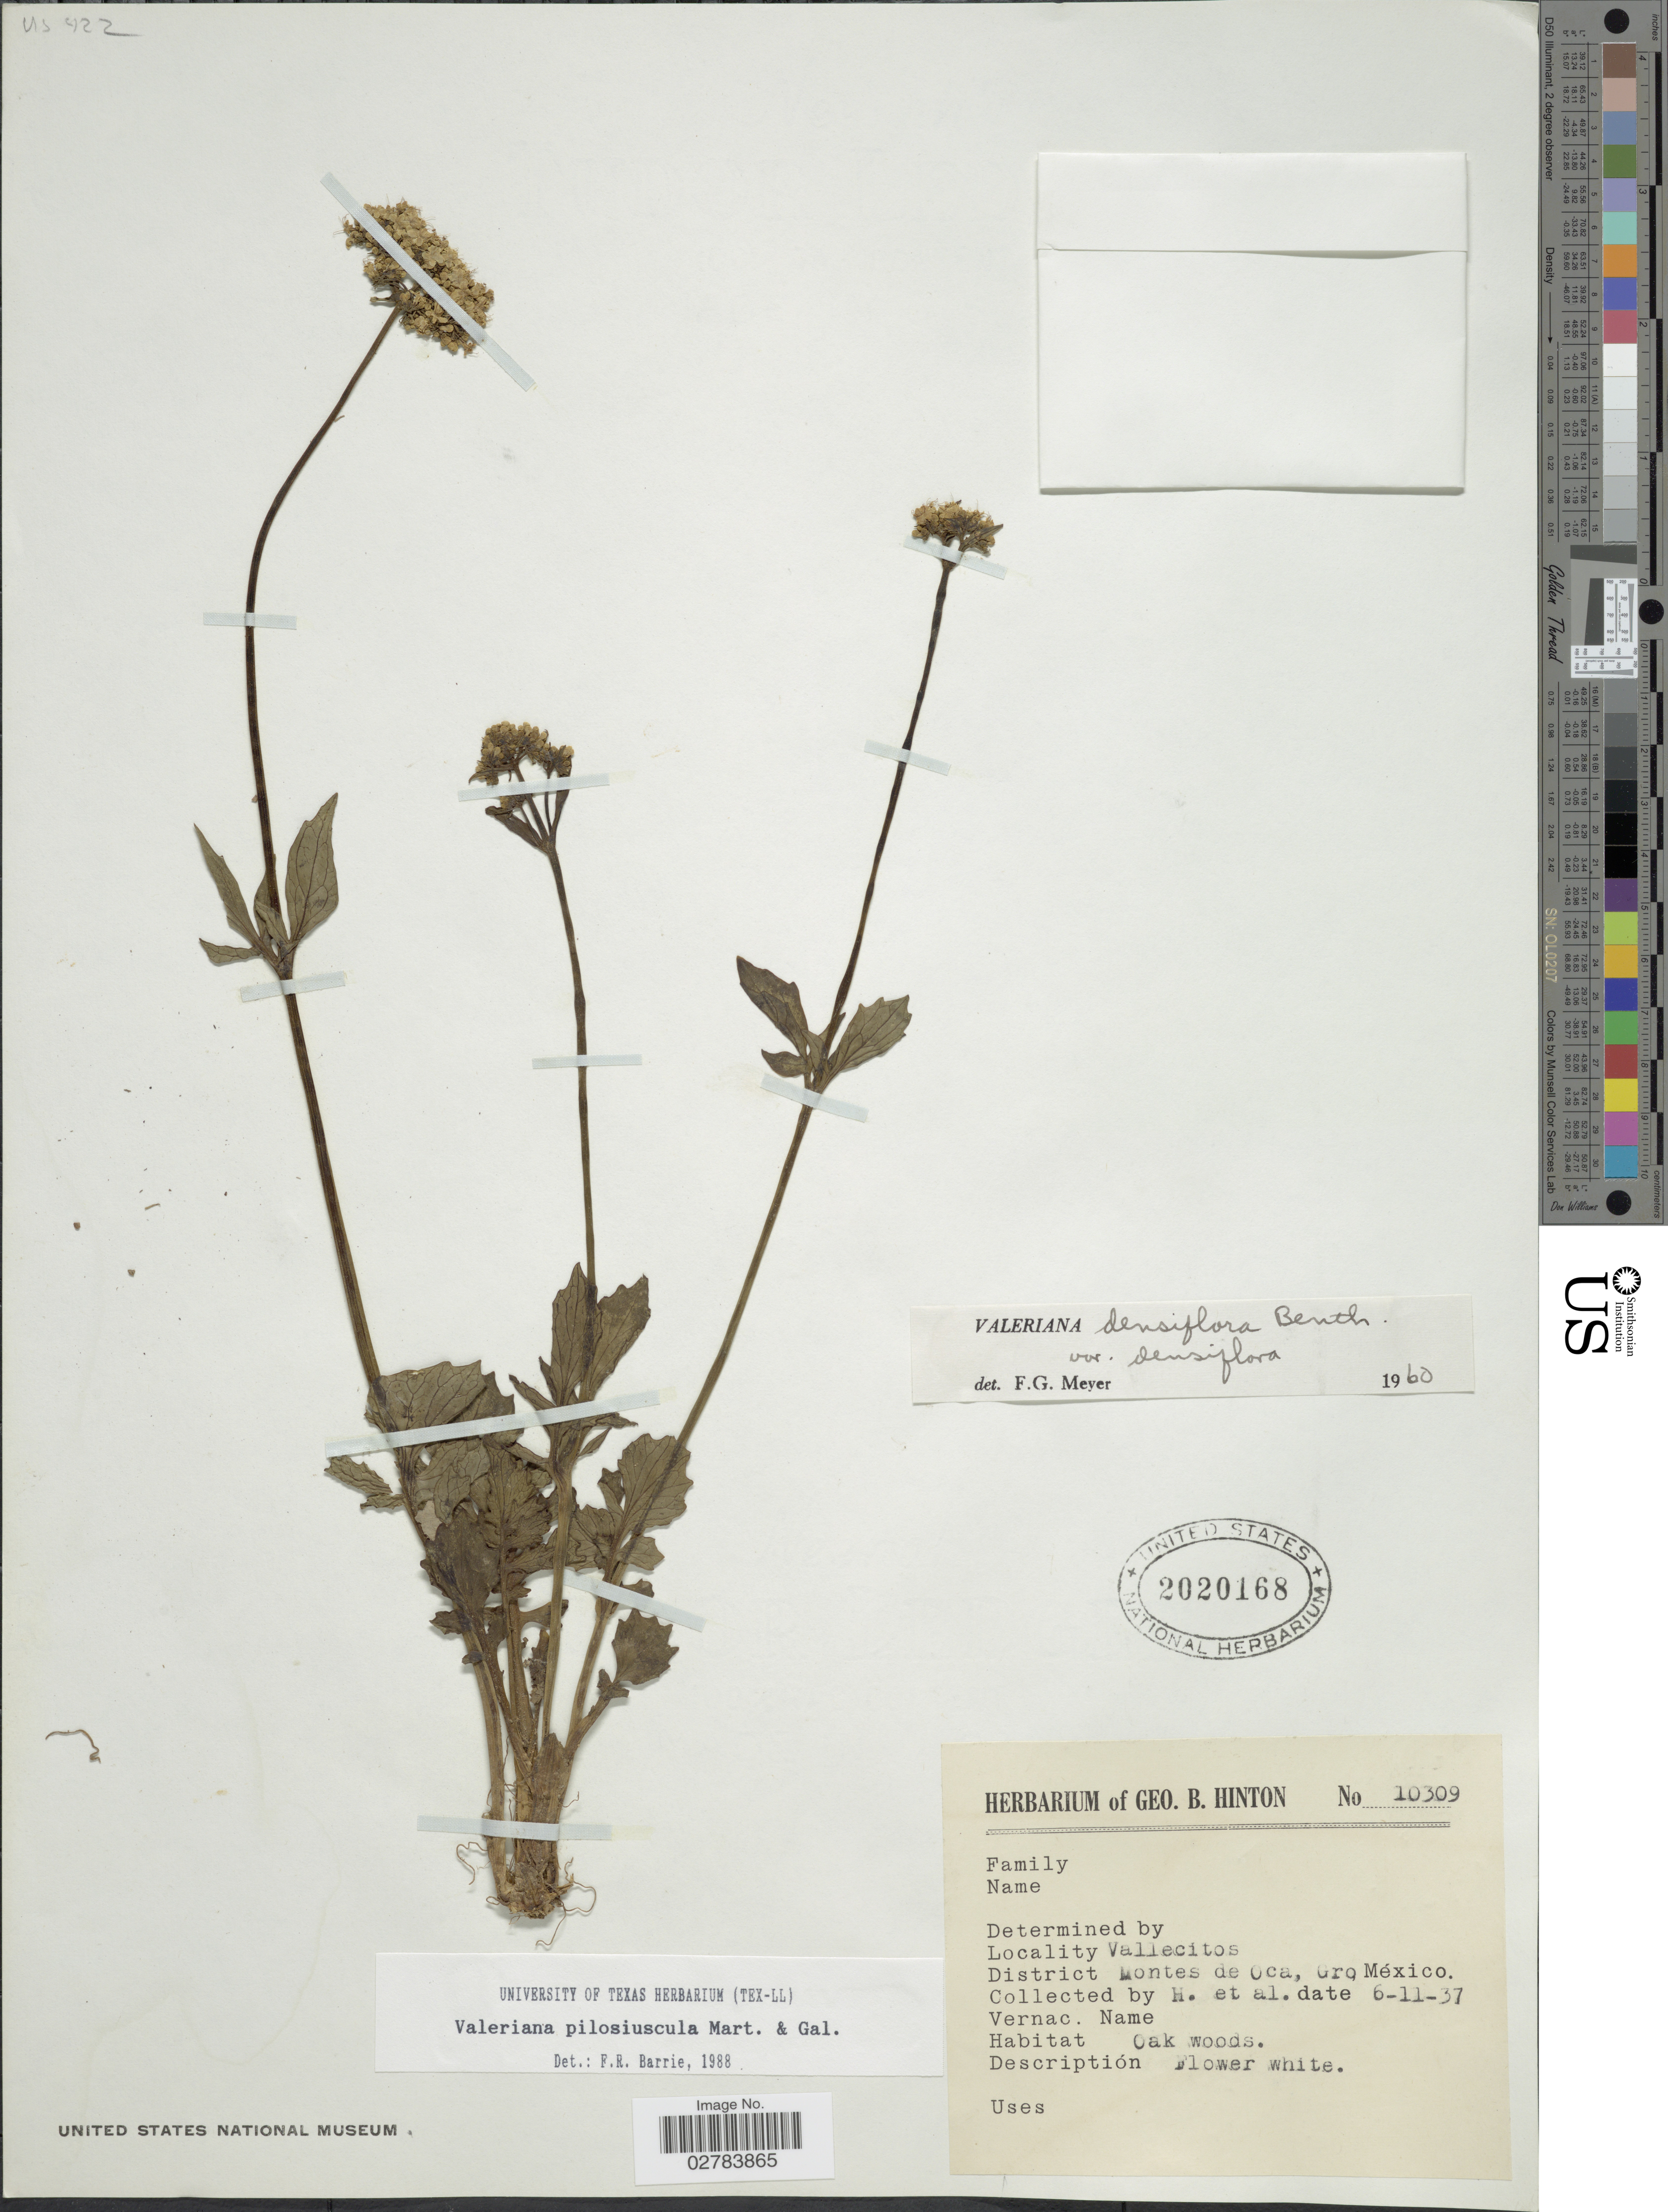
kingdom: Plantae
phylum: Tracheophyta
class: Magnoliopsida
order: Dipsacales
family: Caprifoliaceae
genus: Valeriana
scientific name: Valeriana pilosiuscula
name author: M. Martens & Galeotti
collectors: G. B. Hinton & et al.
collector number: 10309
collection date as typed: Transcribed d/m/y: 6/11/37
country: Mexico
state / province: Guerrero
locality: Vallecitos, District Montes de Oca, Gro., Oak woods.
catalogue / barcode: US 2020168